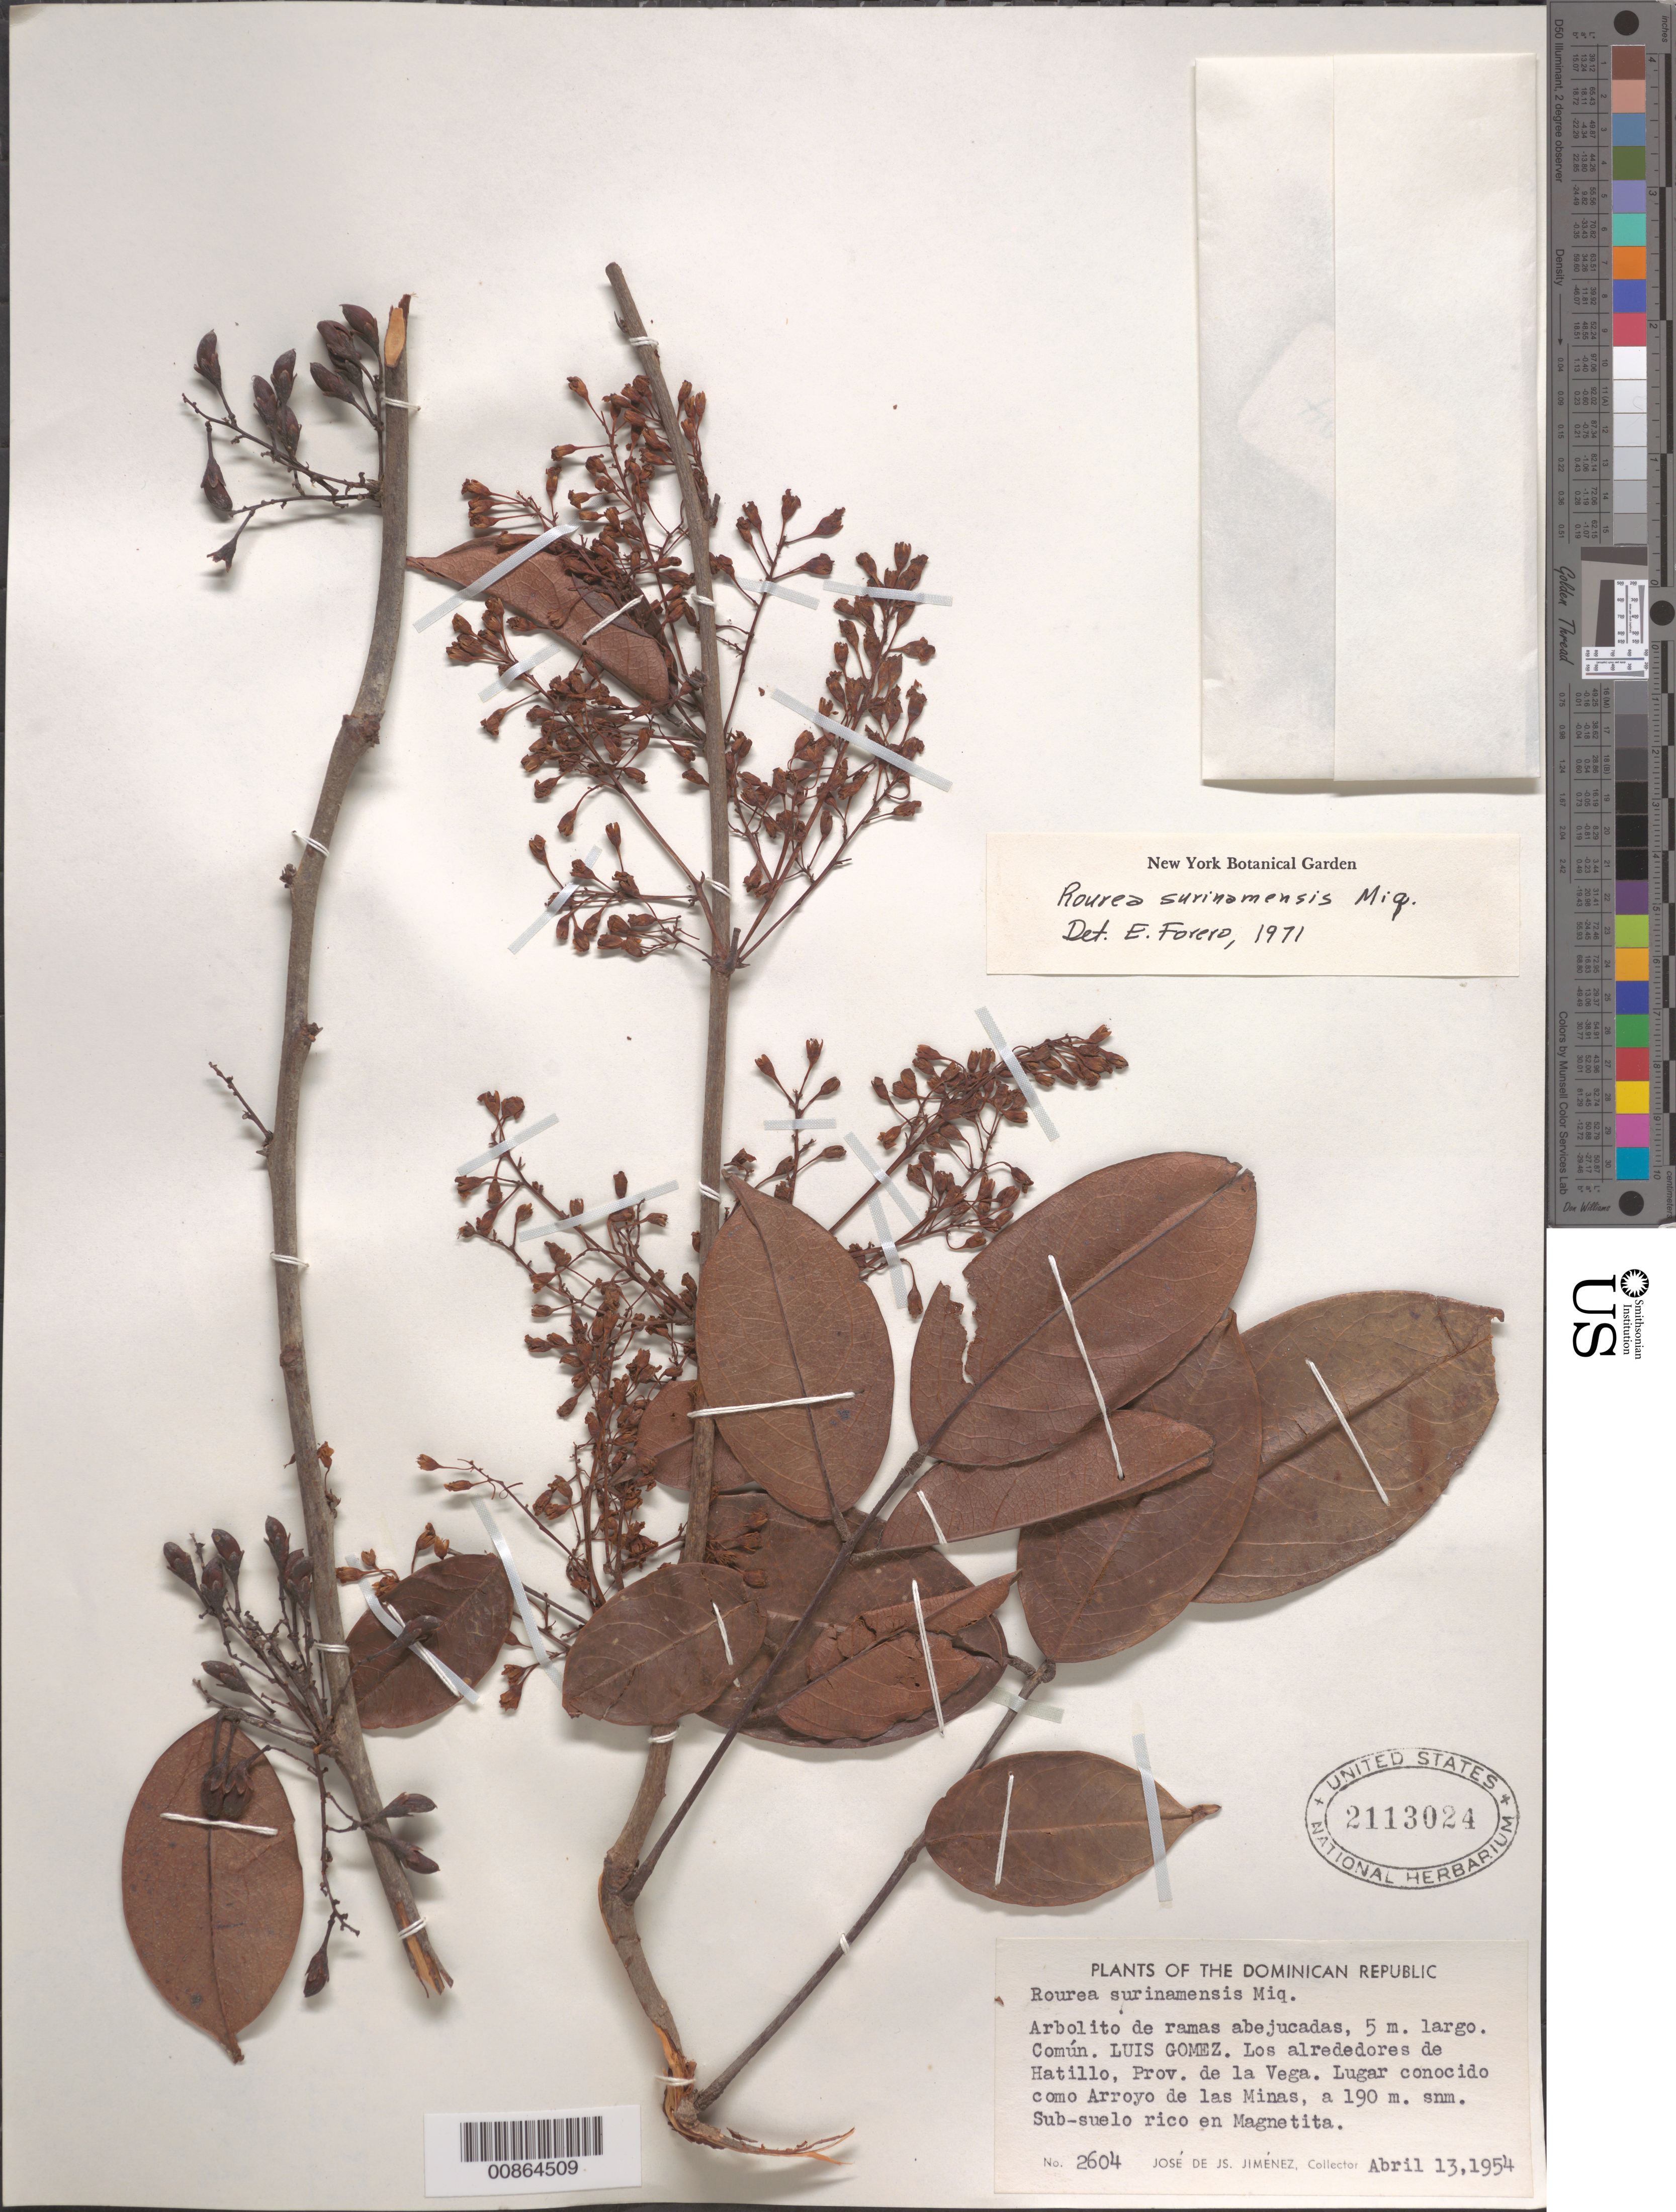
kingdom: Plantae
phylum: Tracheophyta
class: Magnoliopsida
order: Oxalidales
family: Connaraceae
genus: Rourea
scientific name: Rourea surinamensis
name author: Miq.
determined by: Forero, E.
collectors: J. J. Jiménez Almonte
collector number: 2604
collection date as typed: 13 Apr 1954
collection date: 1954-04-13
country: Dominican Republic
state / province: La Vega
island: Hispaniola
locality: Los alrededores de Hatillo. Lugar conocido como Arroyo de las Minas.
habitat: Sub-suelo rico en Magnetita.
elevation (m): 190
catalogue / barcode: US 2113024